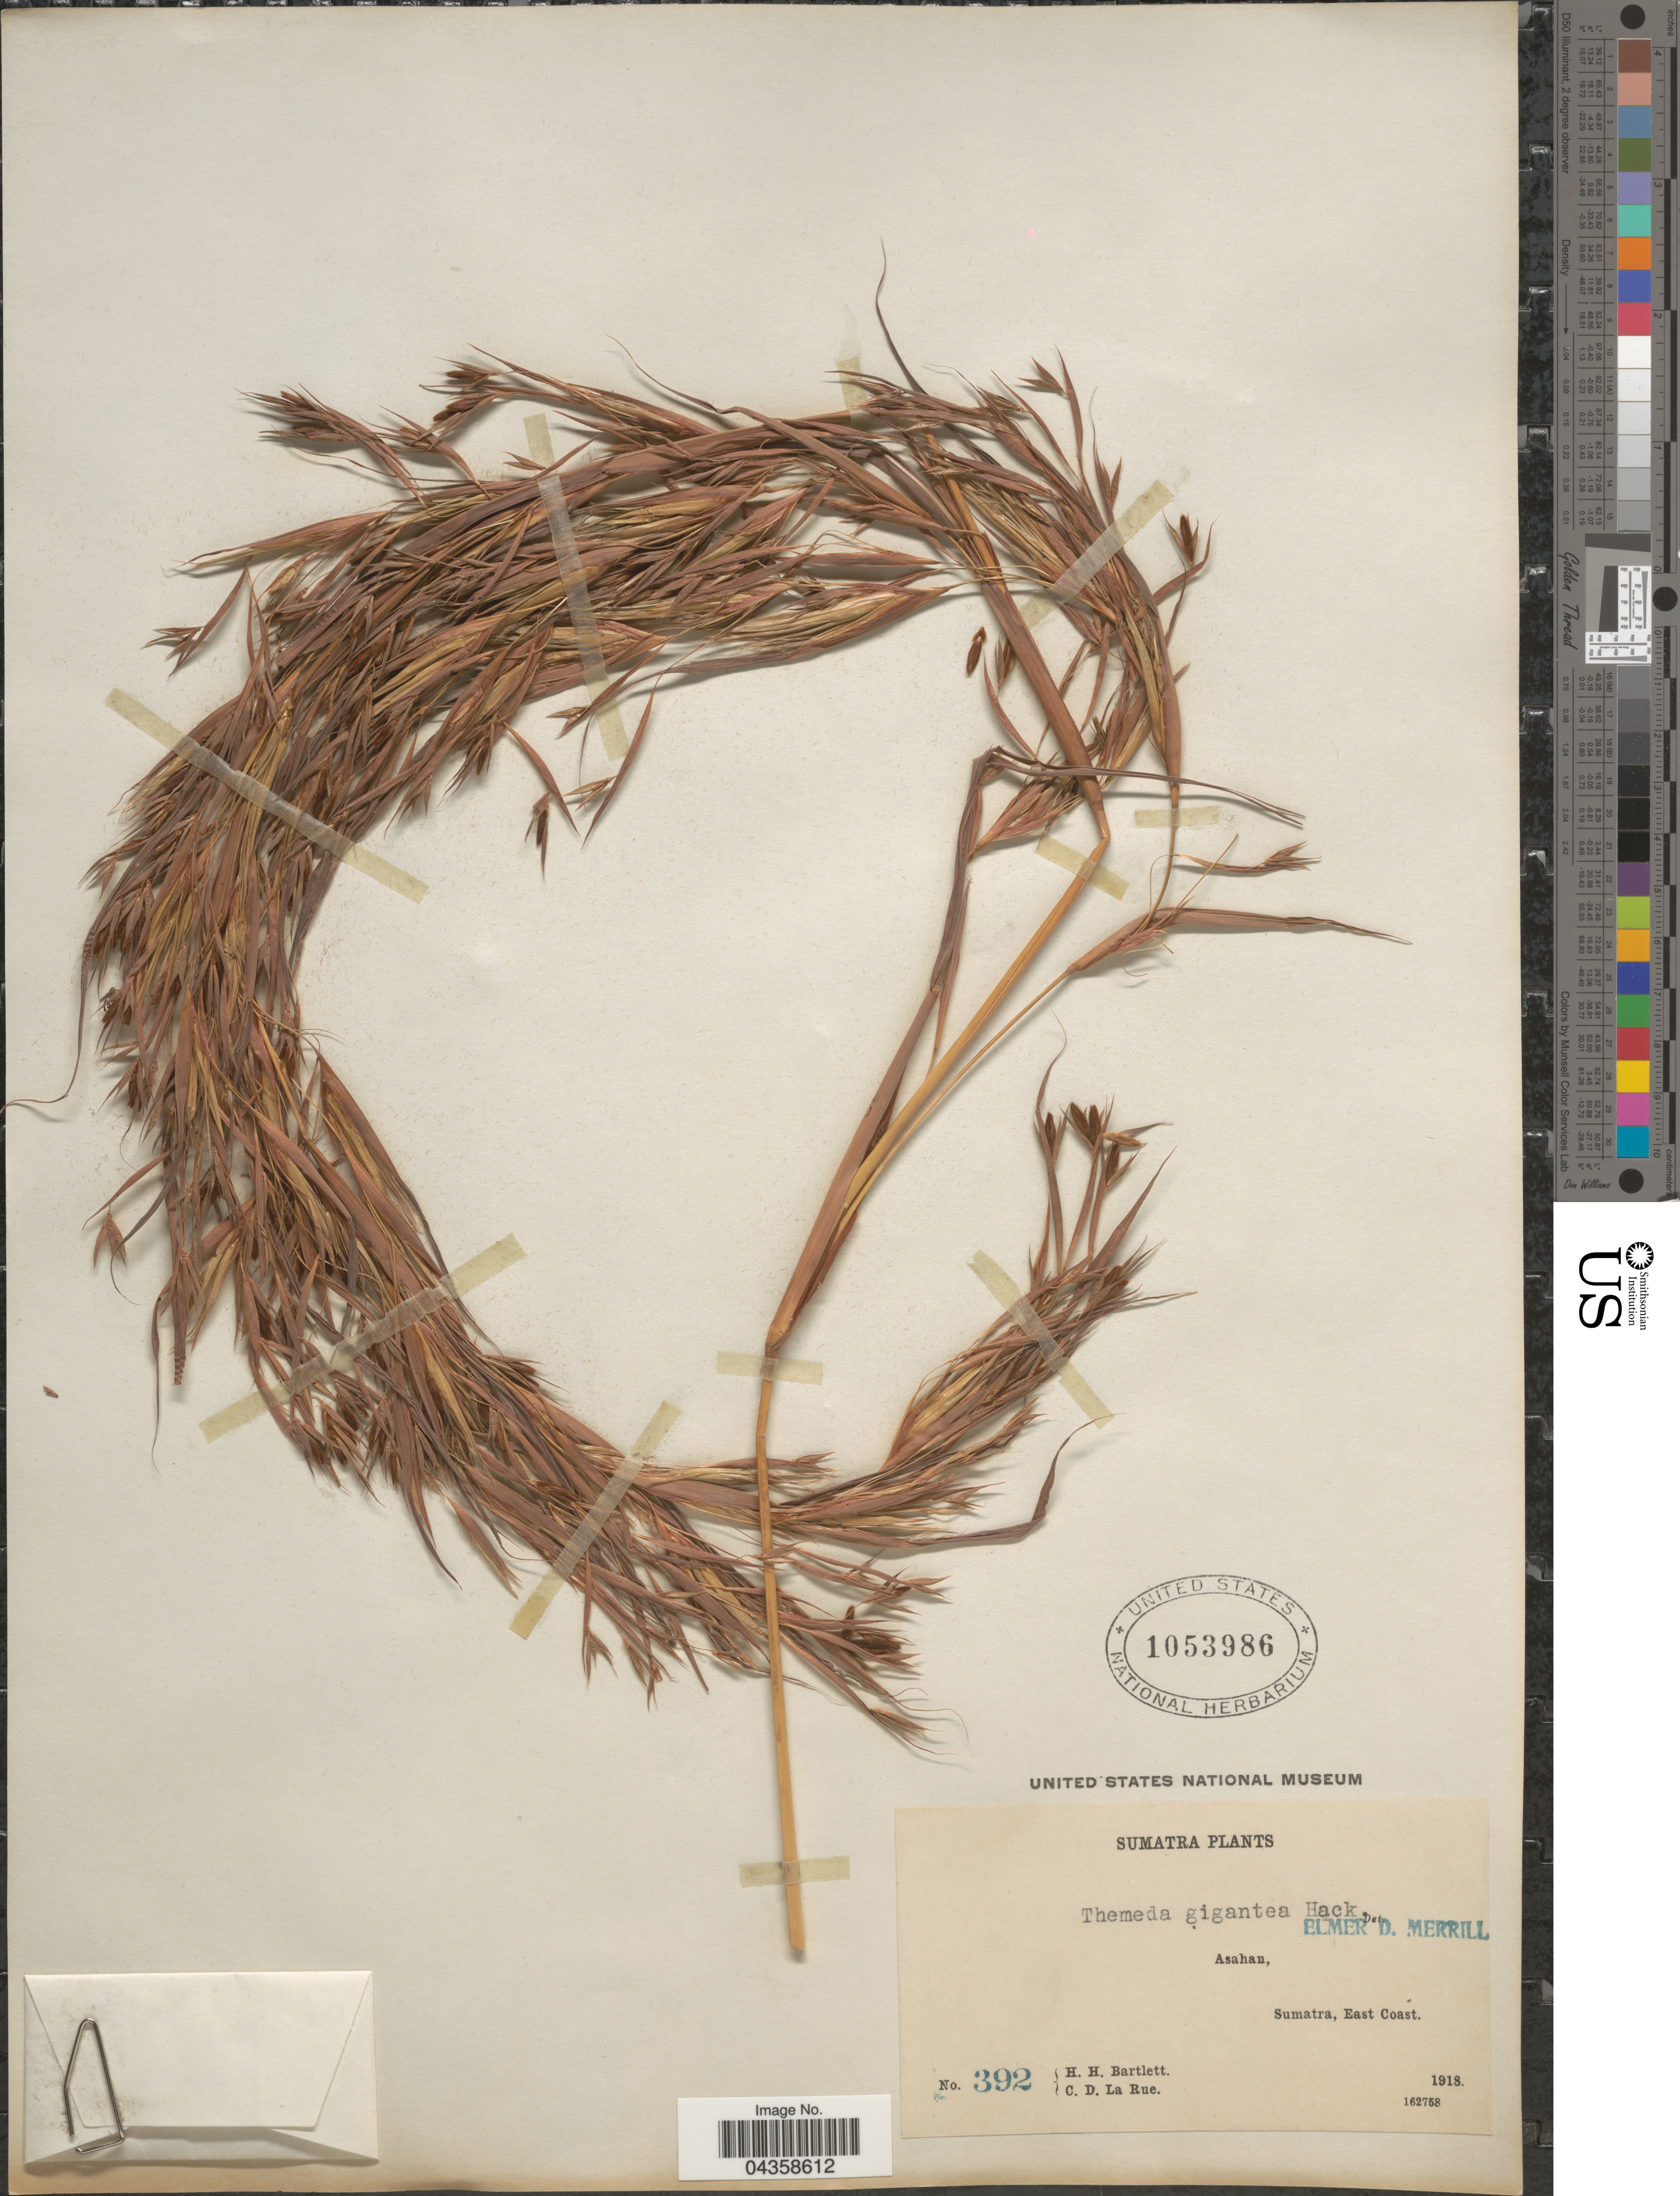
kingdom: Plantae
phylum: Tracheophyta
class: Liliopsida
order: Poales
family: Poaceae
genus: Themeda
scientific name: Themeda villosa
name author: (Lam.) A. Camus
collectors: H. H. Bartlett & C. La Rue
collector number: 392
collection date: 1918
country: Indonesia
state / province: Sumatra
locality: Asahan, Sumatra, East Coast.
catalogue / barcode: US 1053986